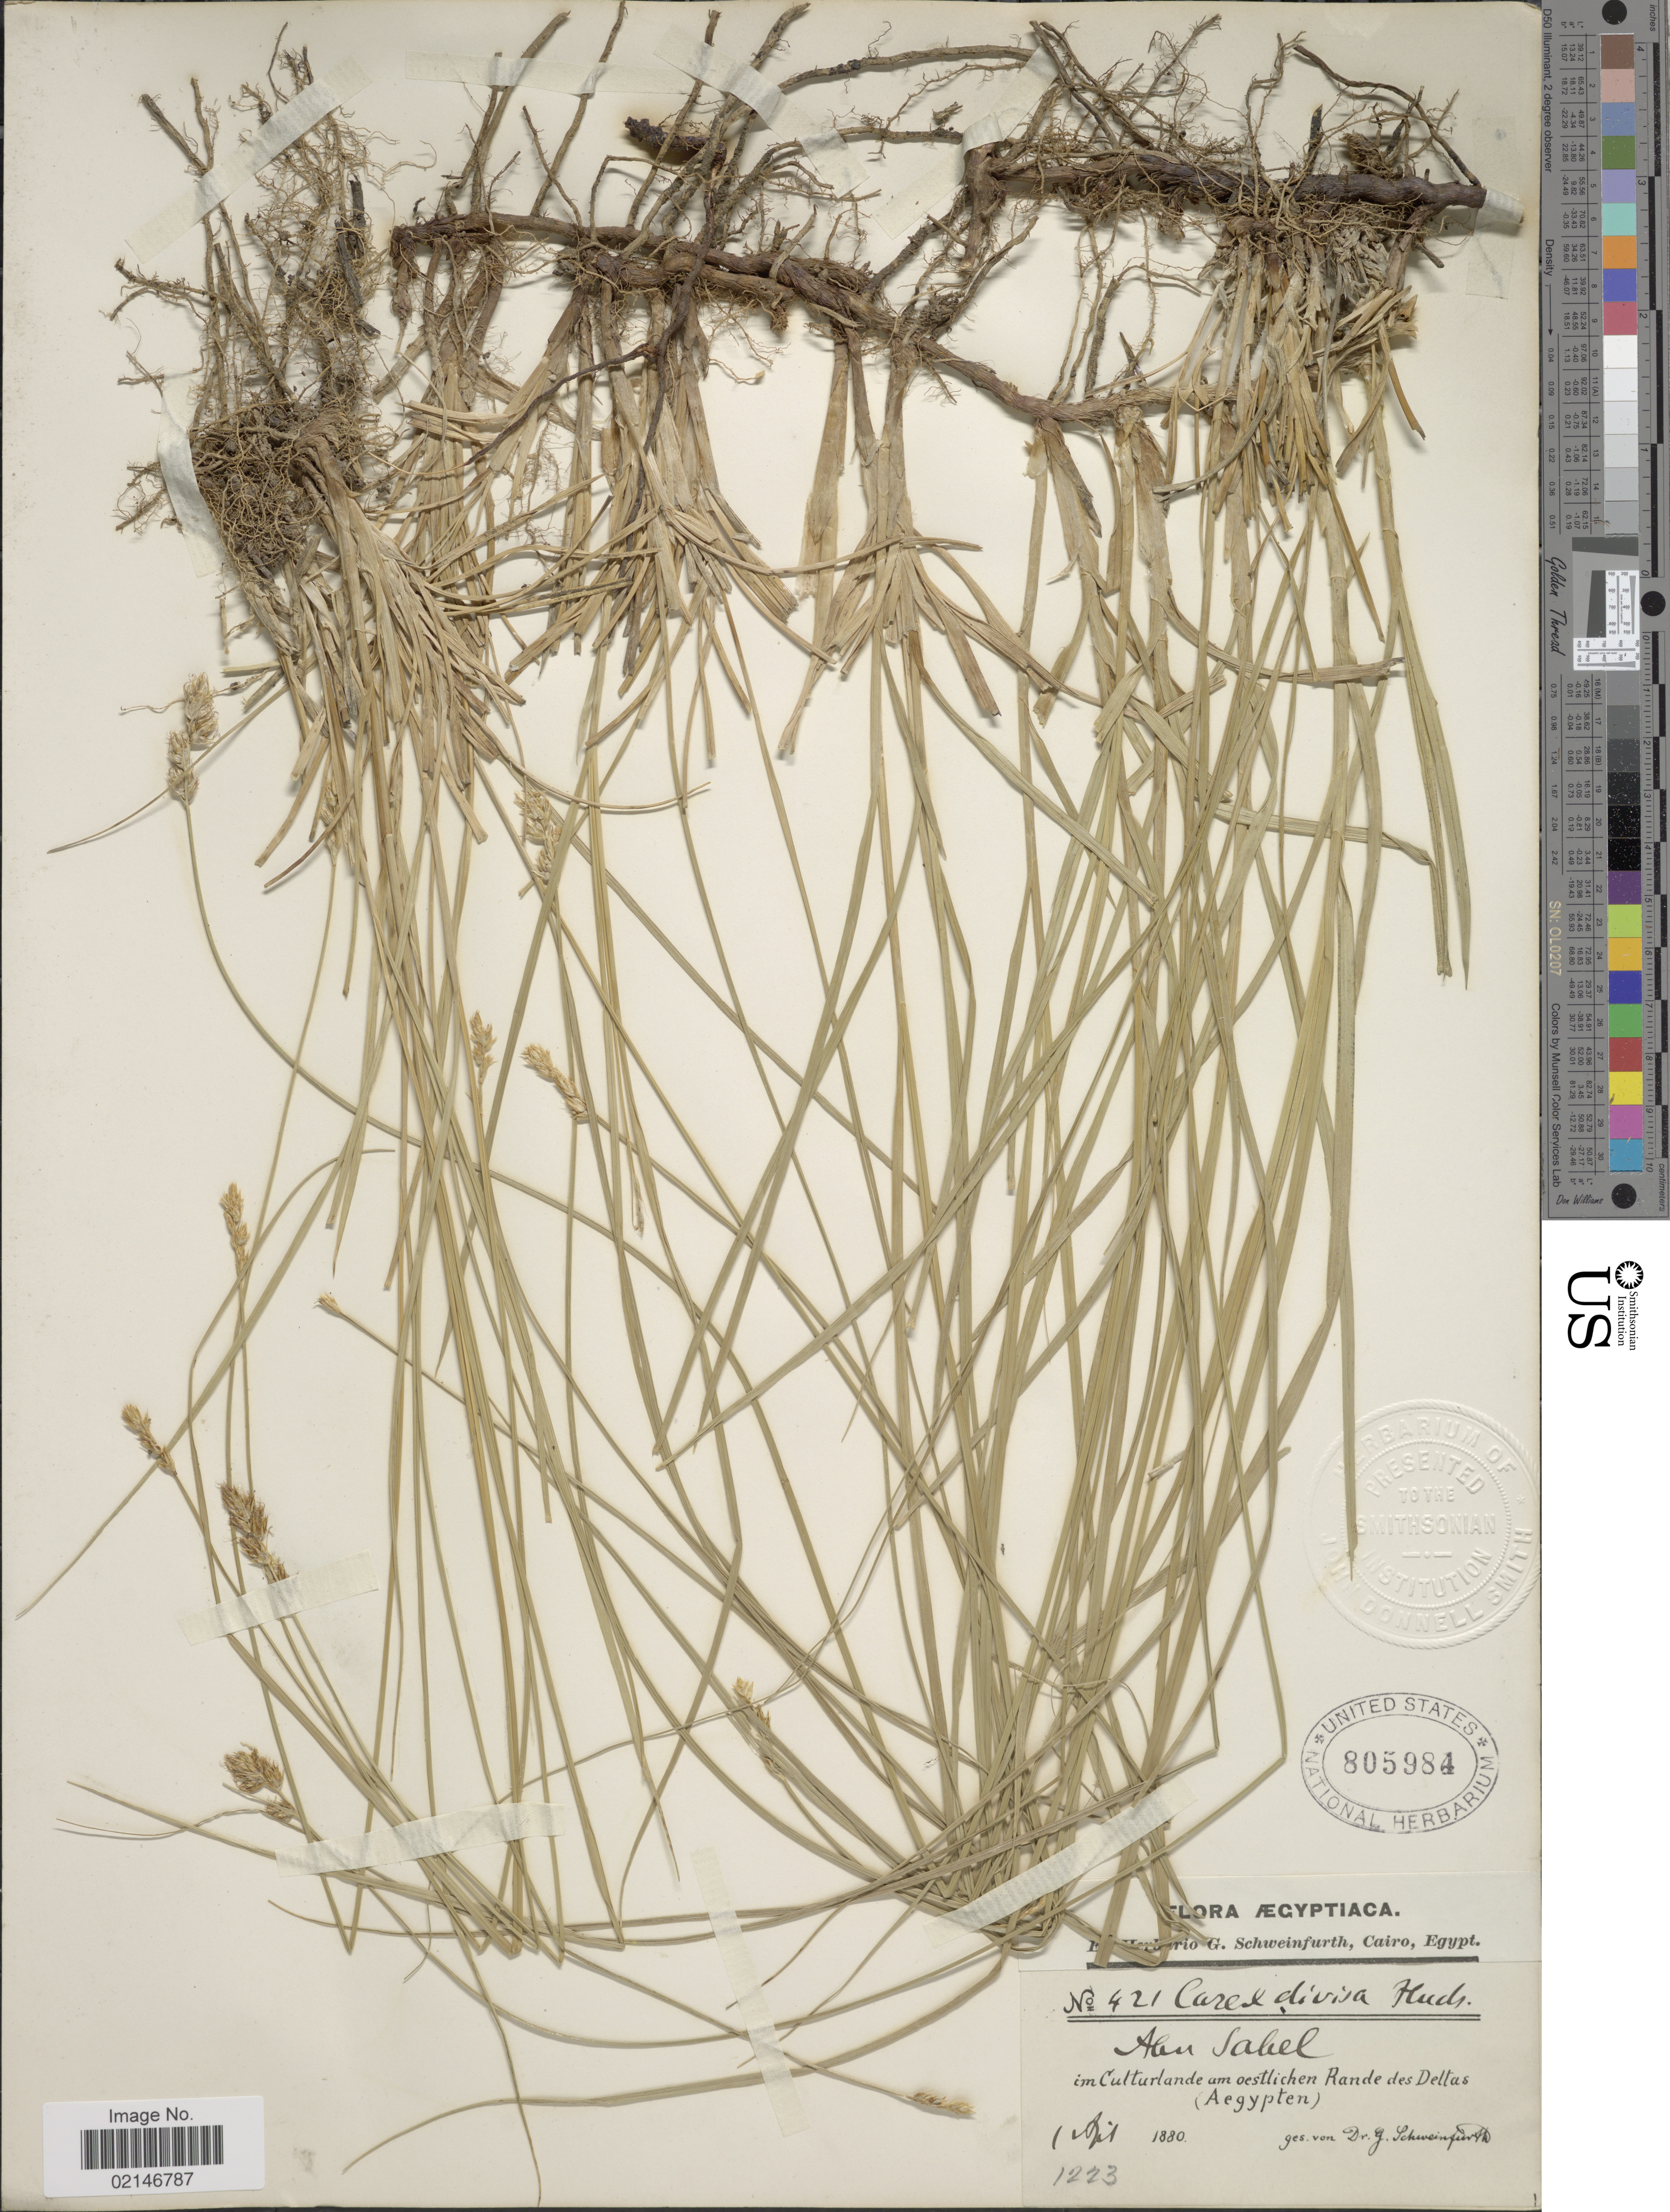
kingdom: Plantae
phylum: Tracheophyta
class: Liliopsida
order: Poales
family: Cyperaceae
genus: Carex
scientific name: Carex divisa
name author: Huds.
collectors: G. A. Schweinfurth (herbarium)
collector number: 421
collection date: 1880-04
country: Egypt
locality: Im Culturlande am oestlichen Rande des Deltas.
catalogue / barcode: US 805984